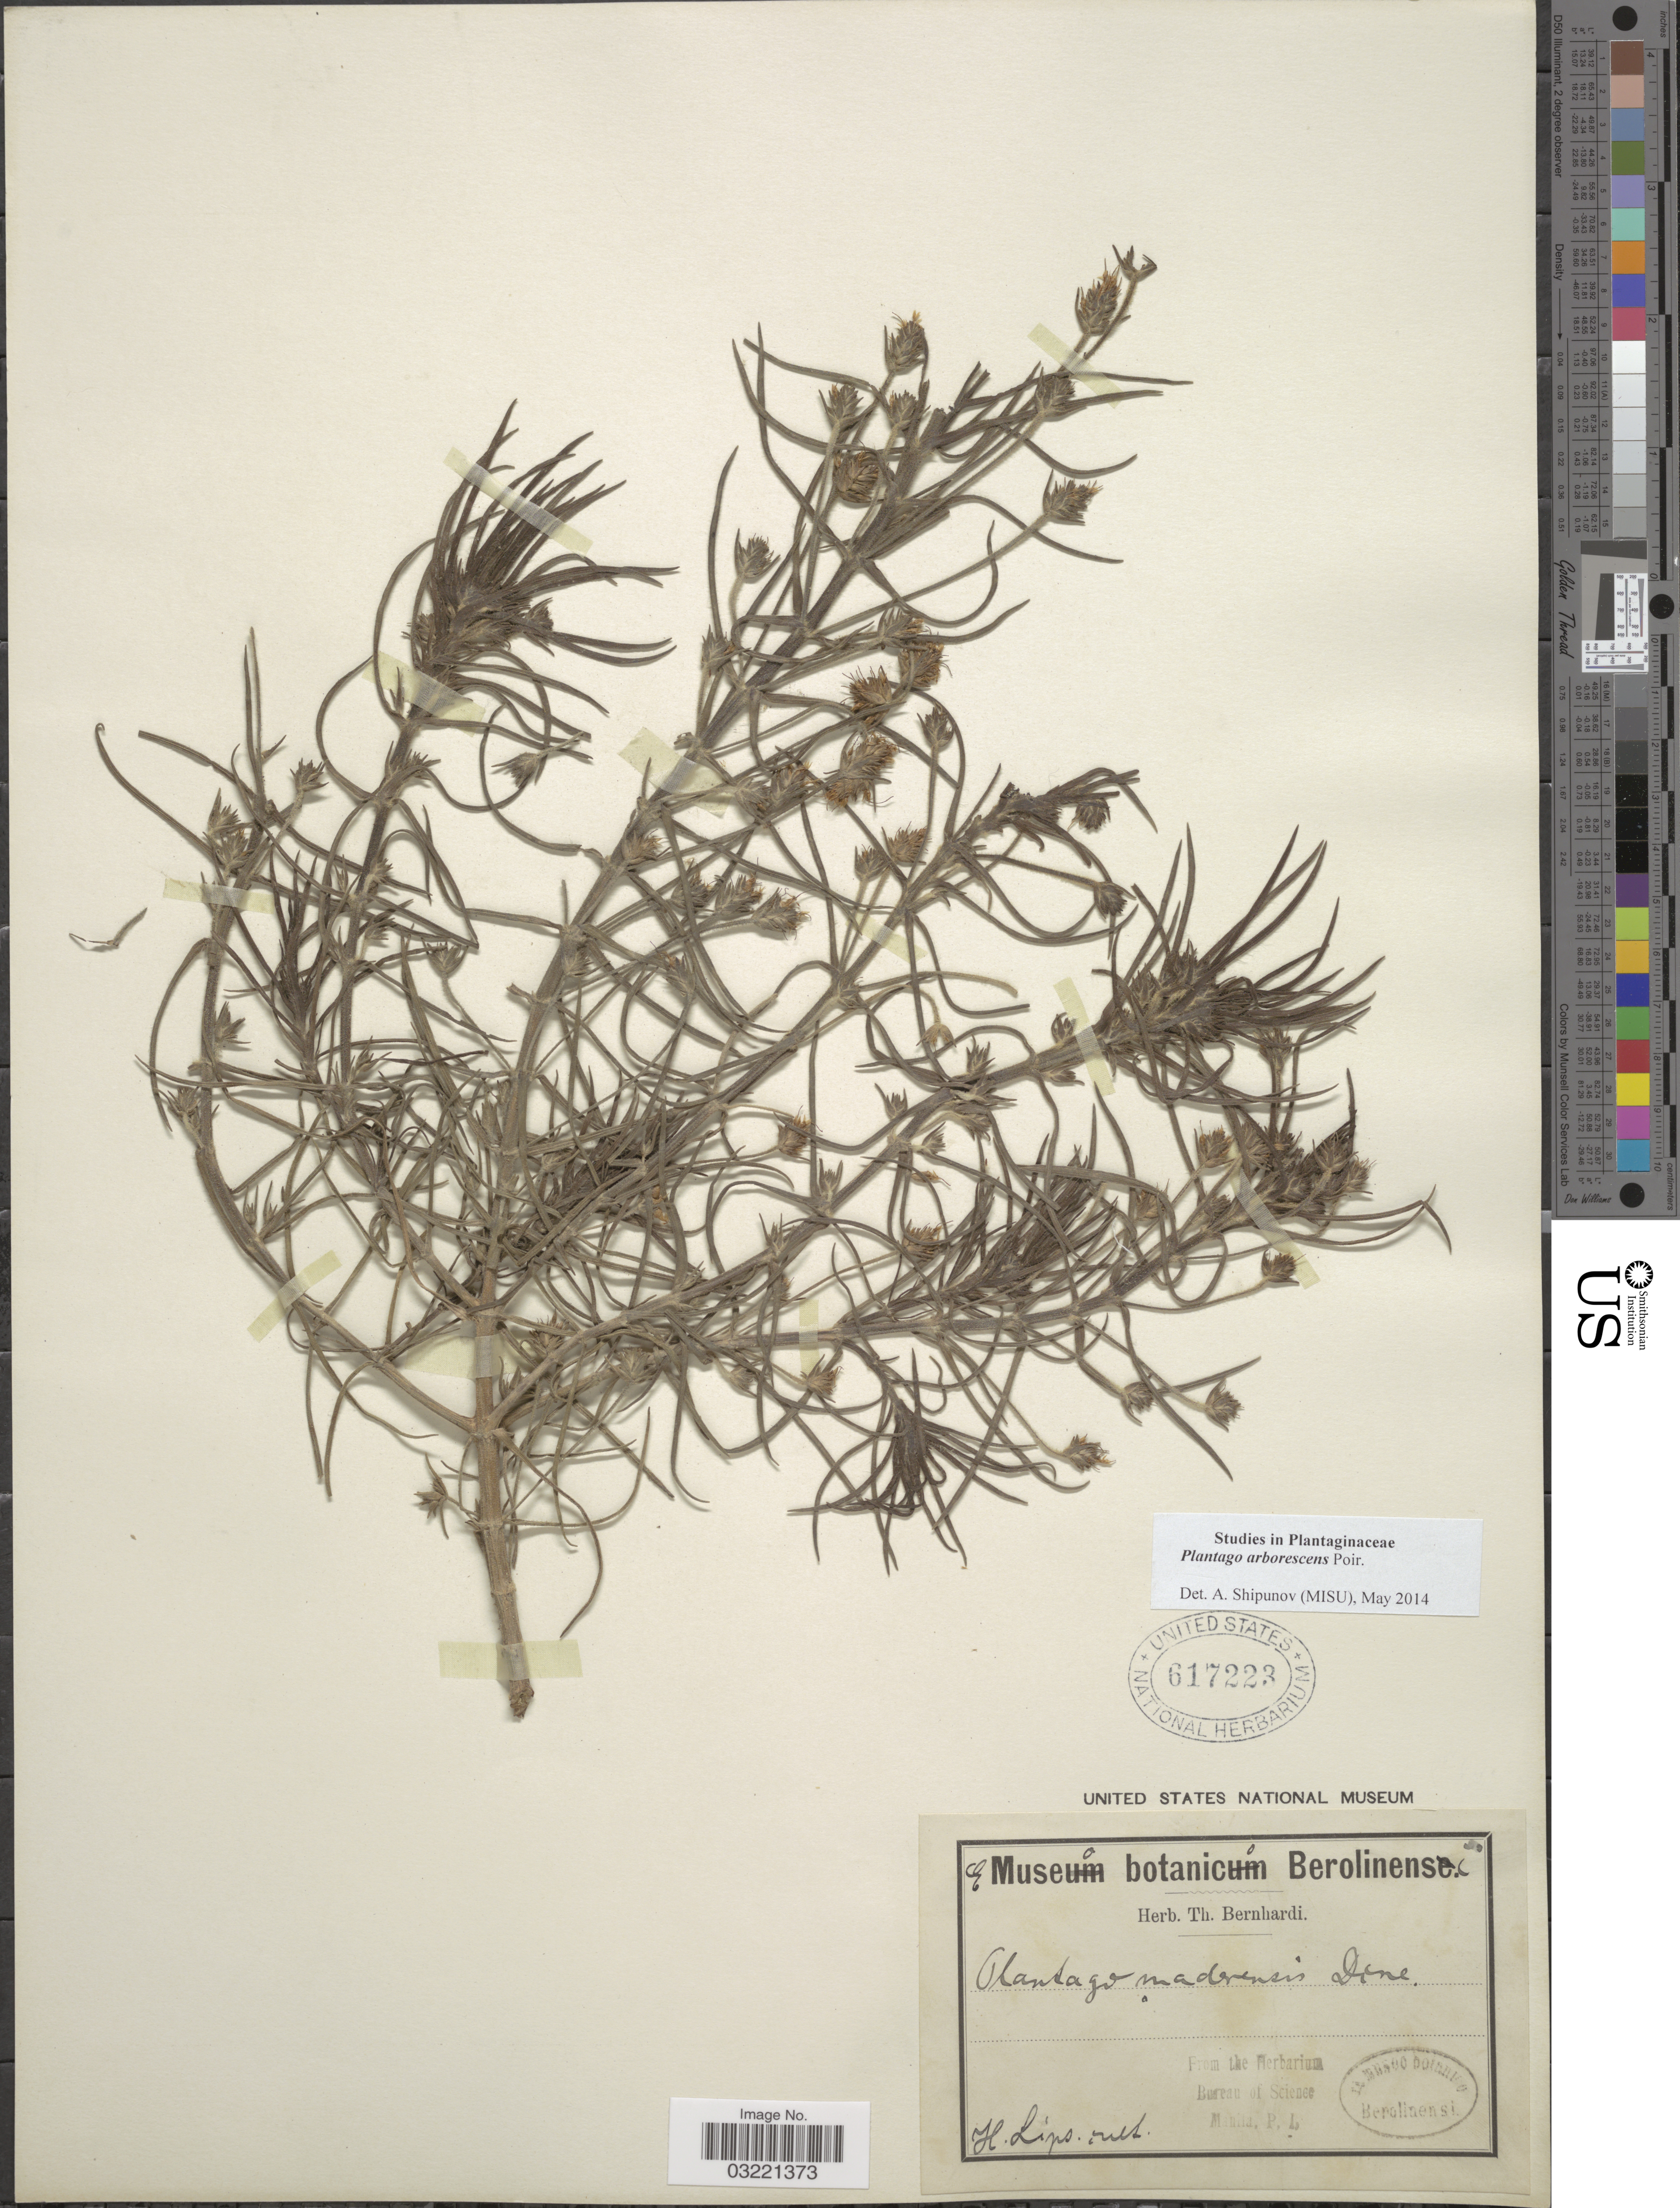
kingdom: Plantae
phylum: Tracheophyta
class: Magnoliopsida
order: Lamiales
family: Plantaginaceae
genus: Plantago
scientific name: Plantago arborescens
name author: Poir.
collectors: Ex herb. Th. Bernhardi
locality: H. Lips. Mt. [interpreted]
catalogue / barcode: US 617223